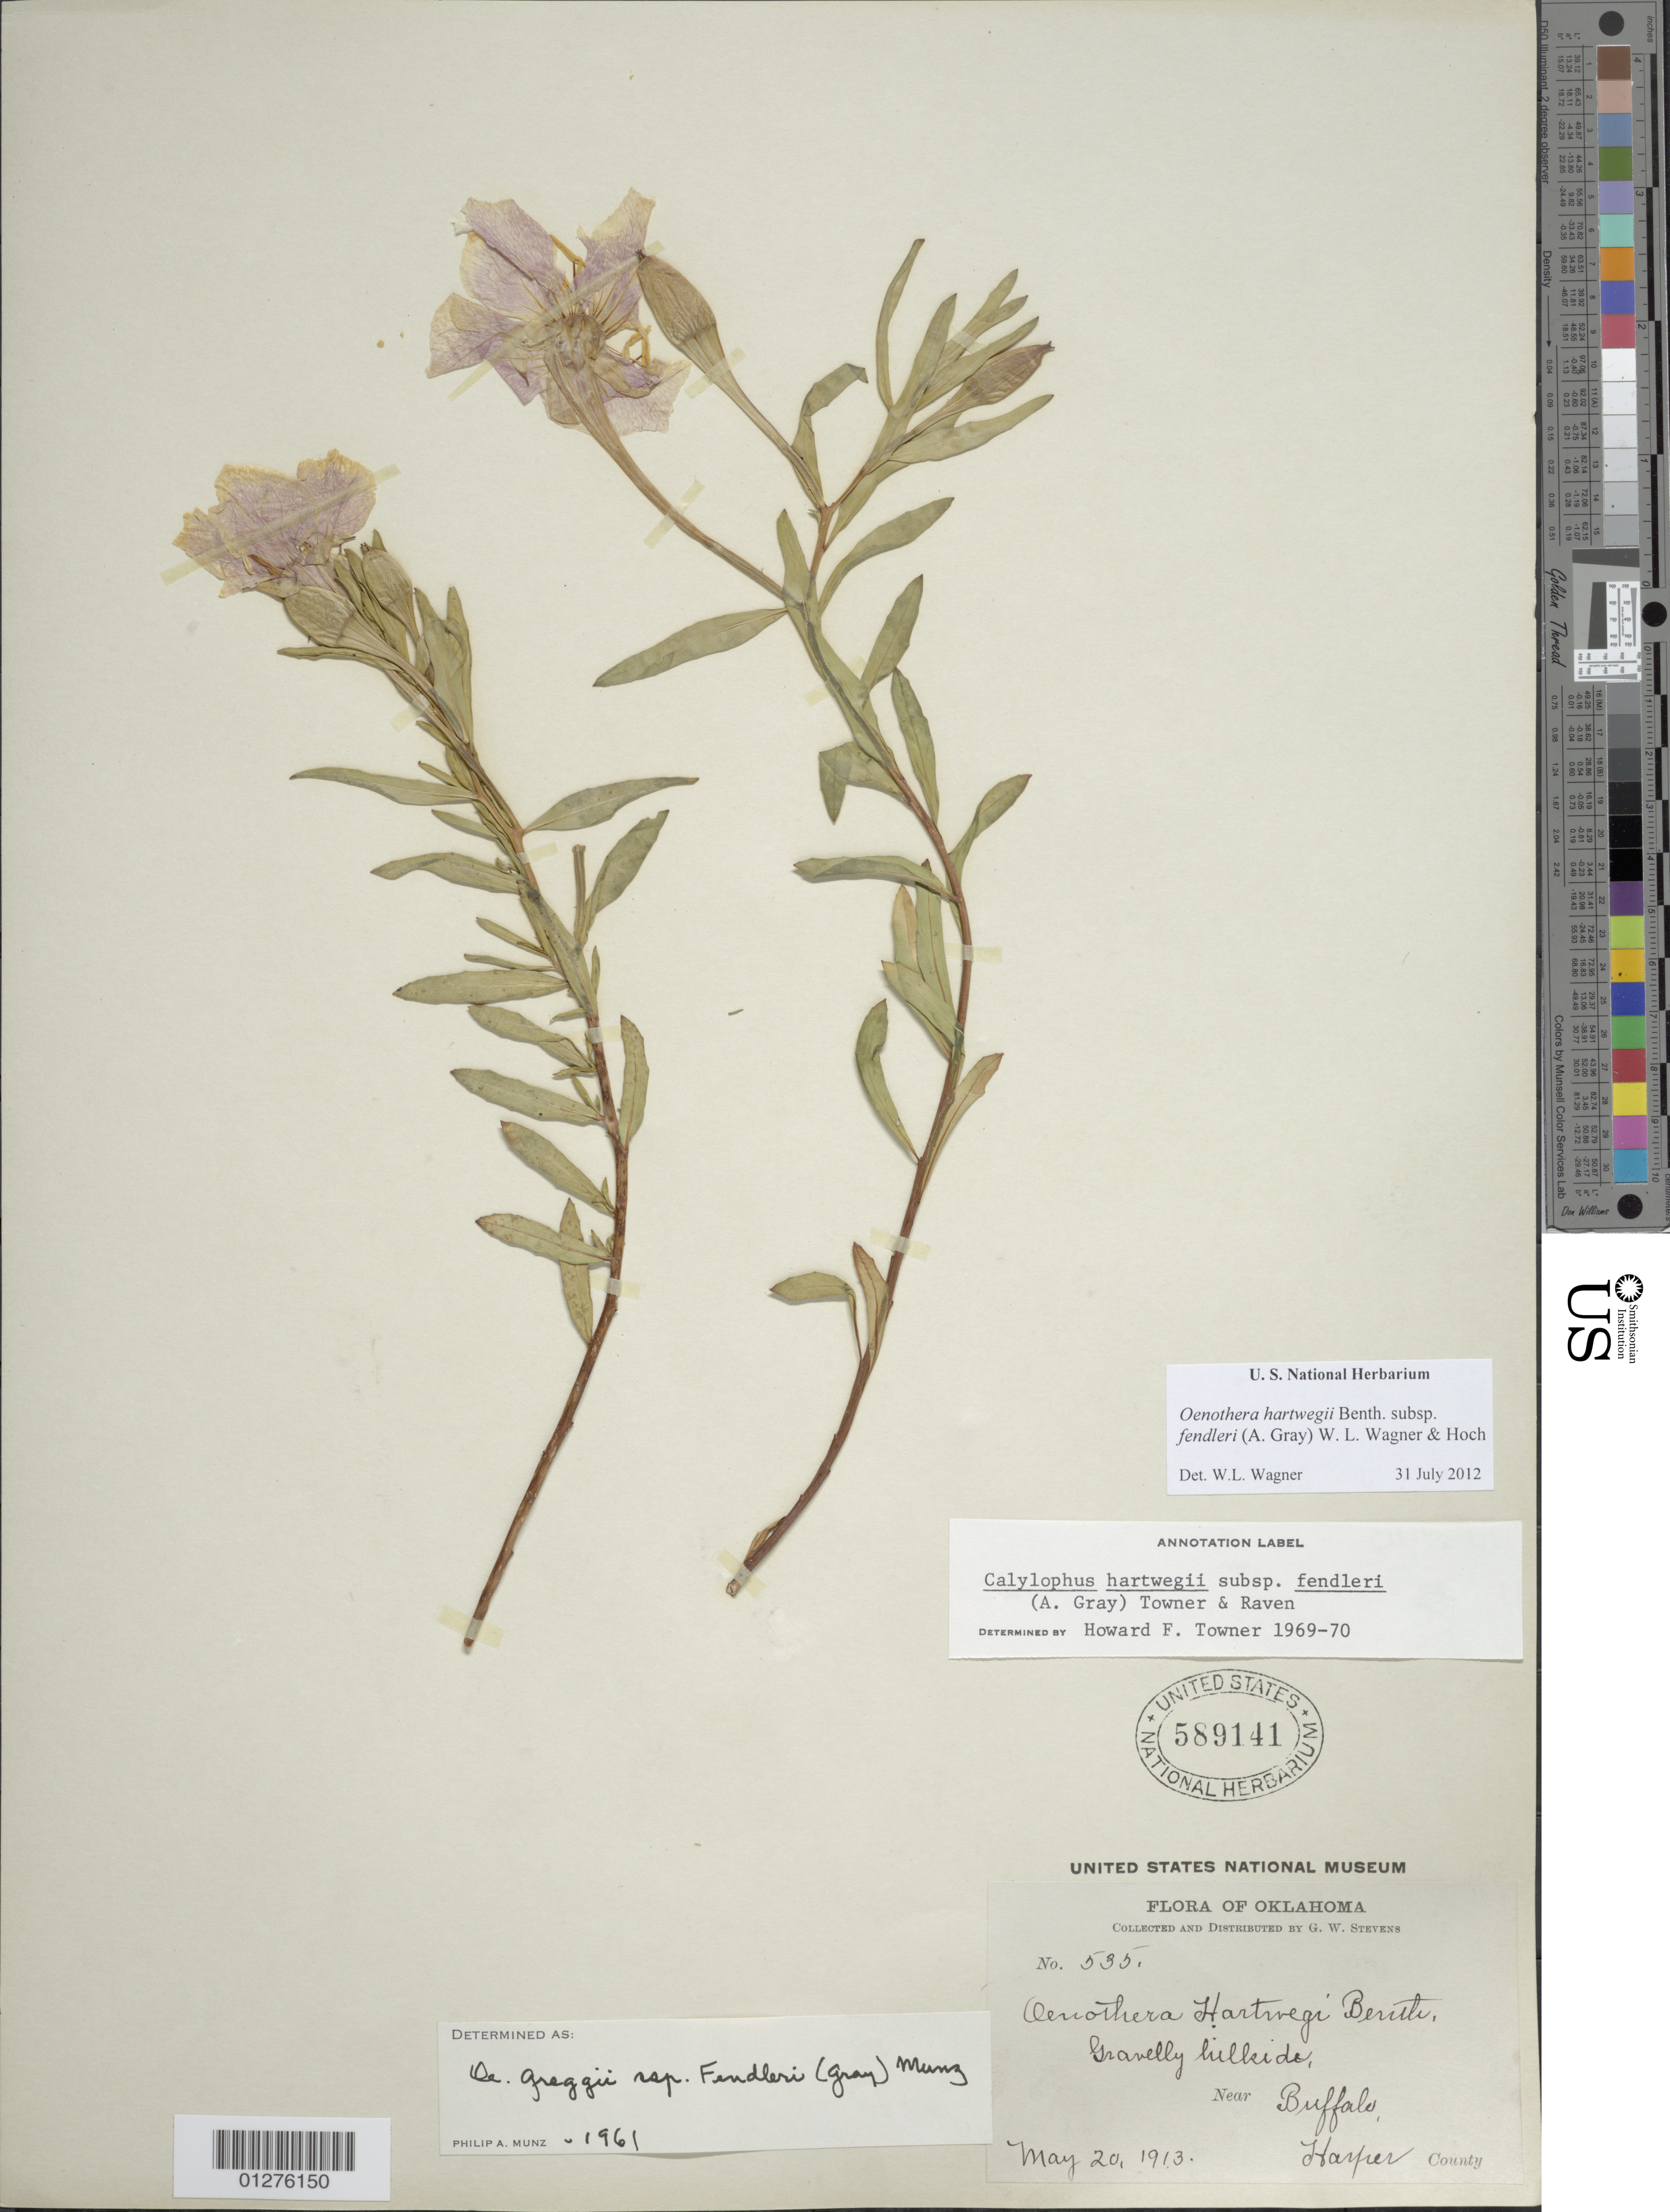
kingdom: Plantae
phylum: Tracheophyta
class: Magnoliopsida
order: Myrtales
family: Onagraceae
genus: Oenothera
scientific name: Oenothera hartwegii subsp. fendleri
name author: (A. Gray) W.L. Wagner & Hoch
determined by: Wagner, W. L., (BOT), Smithsonian Institution - National Museum of Natural History (UNITED STATES)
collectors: G. W. Stevens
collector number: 535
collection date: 1913-05-20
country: United States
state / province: Oklahoma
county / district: Harper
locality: Near Buffalo.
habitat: Gravelly hillside.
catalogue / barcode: US 589141